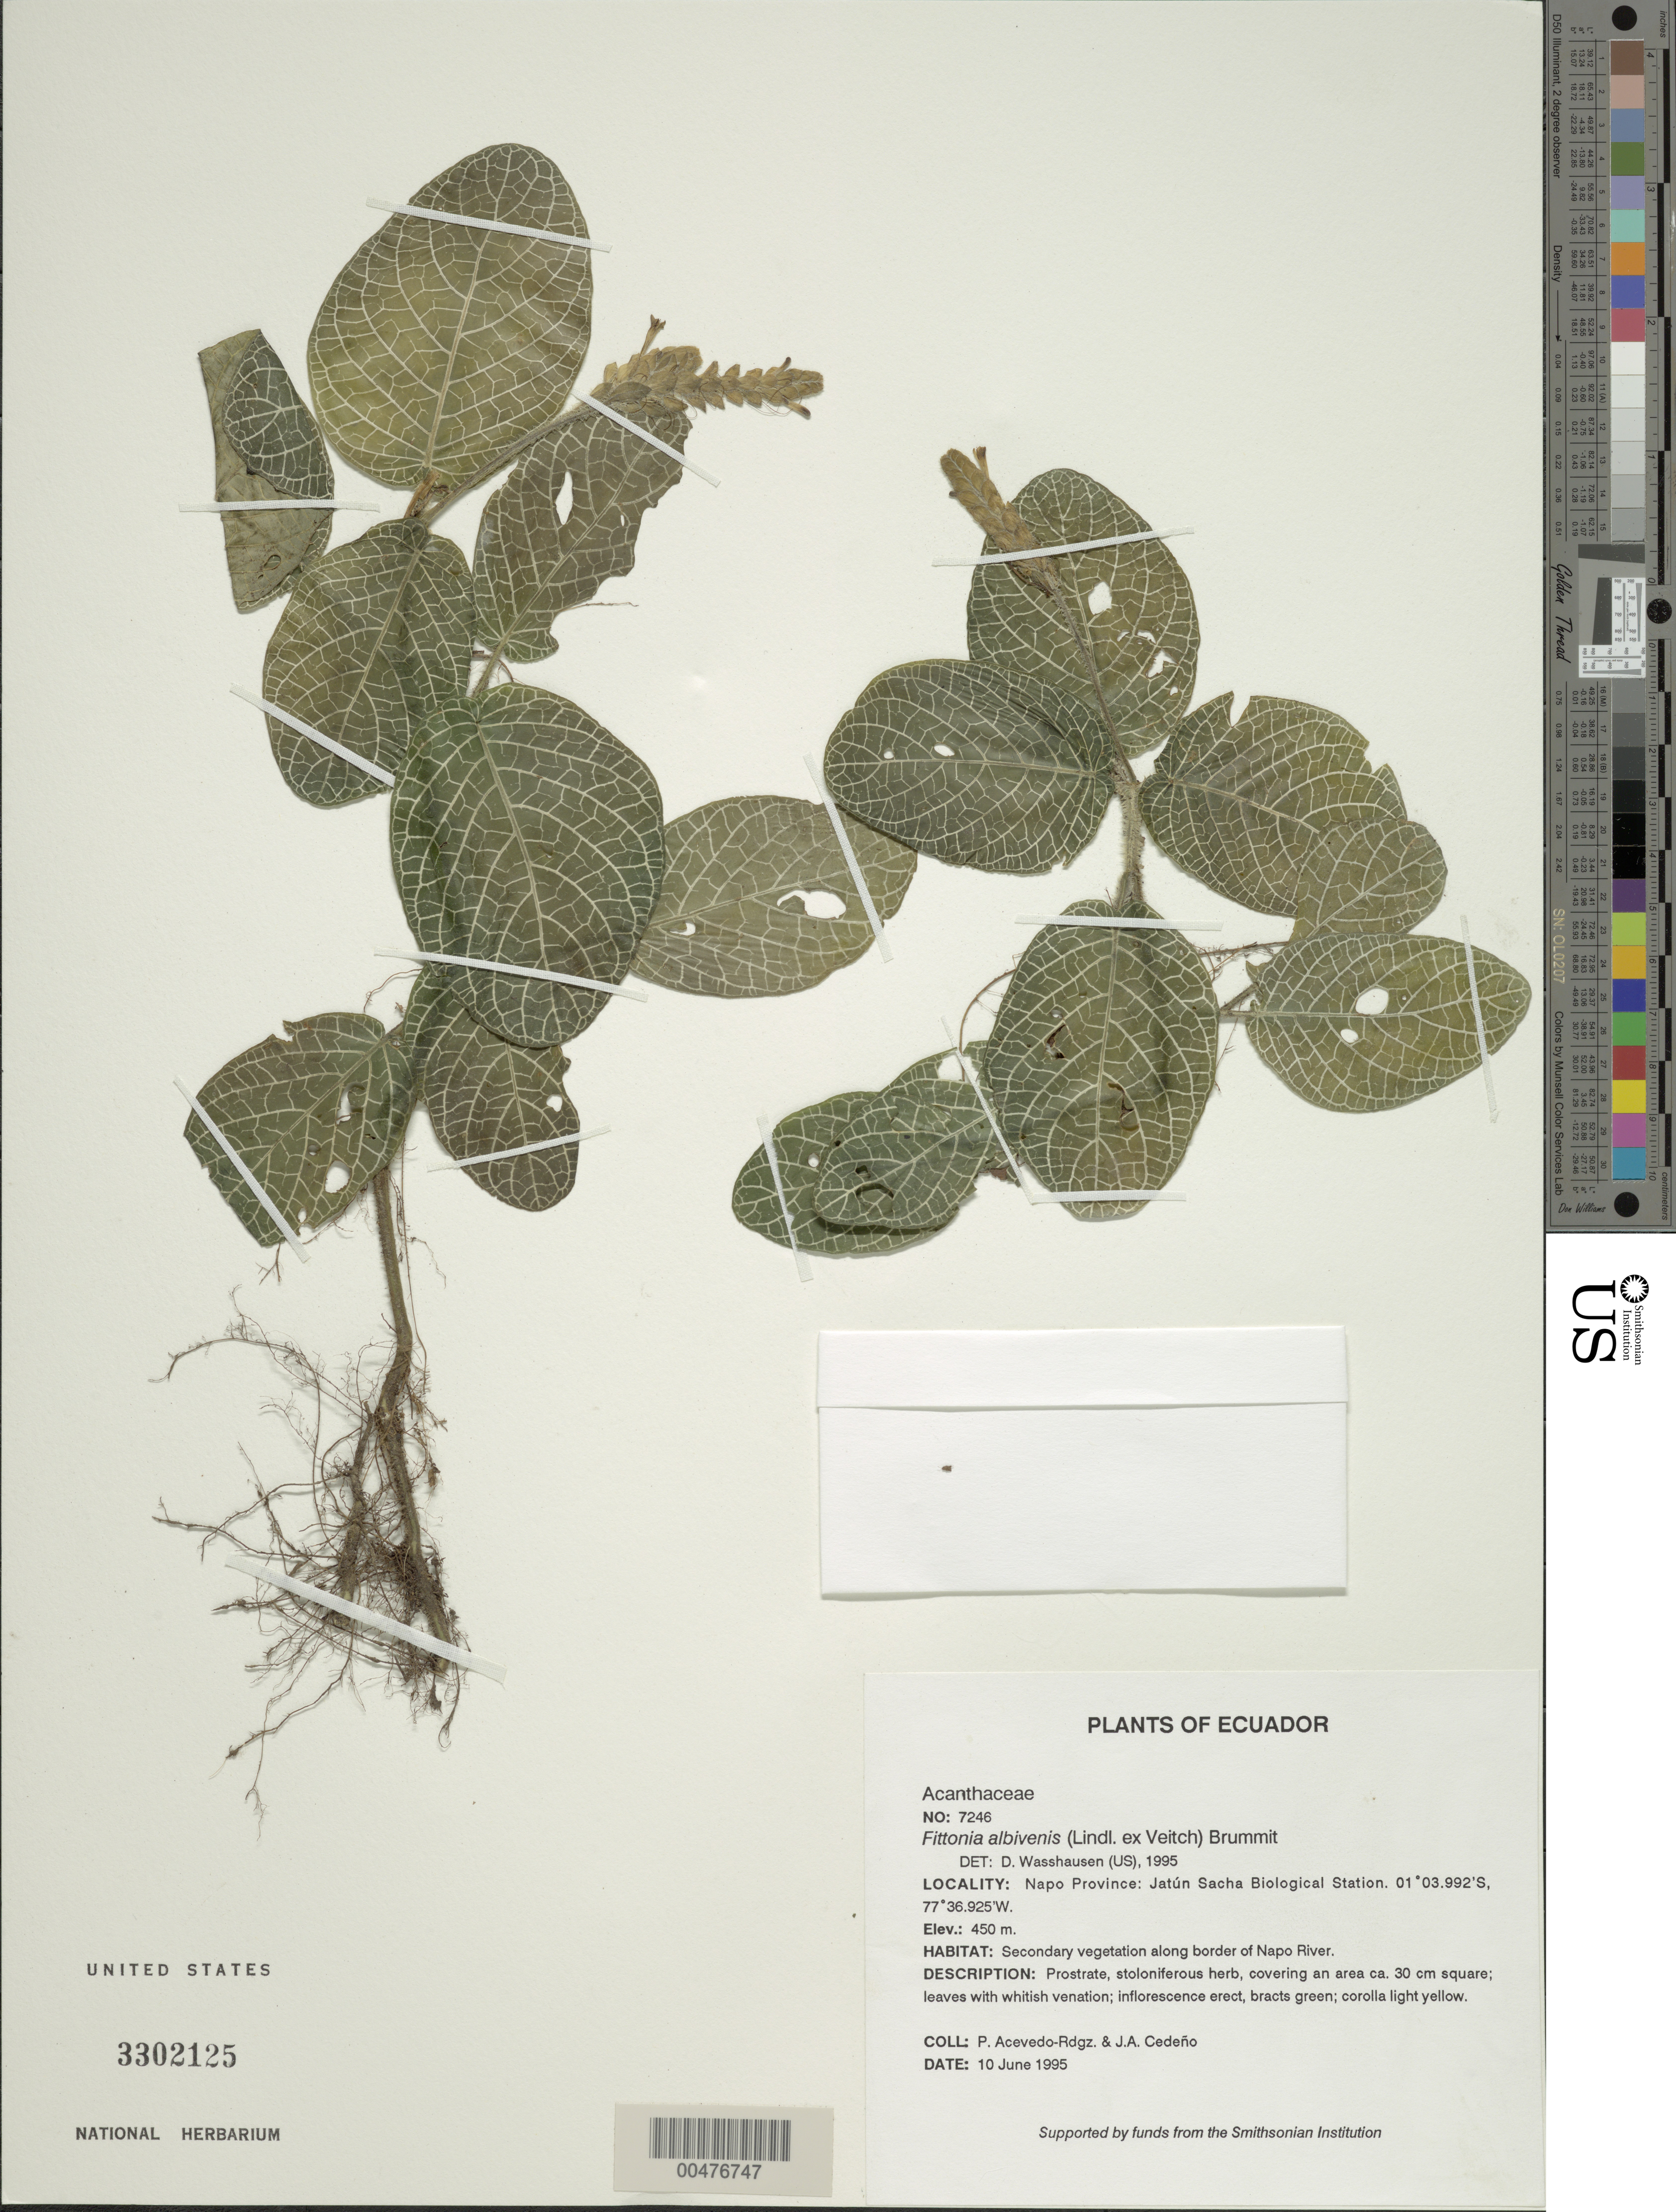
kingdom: Plantae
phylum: Tracheophyta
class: Magnoliopsida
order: Lamiales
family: Acanthaceae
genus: Fittonia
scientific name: Fittonia albivenis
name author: (Lindl. ex Veitch) Brummitt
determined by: Wasshausen, Dieter C., (BOT), Smithsonian Institution - National Museum of Natural History (UNITED STATES)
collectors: P. Acevedo-Rodr. & J. A. Cedeño M.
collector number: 7246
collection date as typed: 10 Jun 1995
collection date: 1995-06-10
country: Ecuador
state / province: Napo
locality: Napo Province: Jatún Sacha Biological Station.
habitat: Secondary vegetation along border of Napo River.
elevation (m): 450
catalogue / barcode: US 3302125